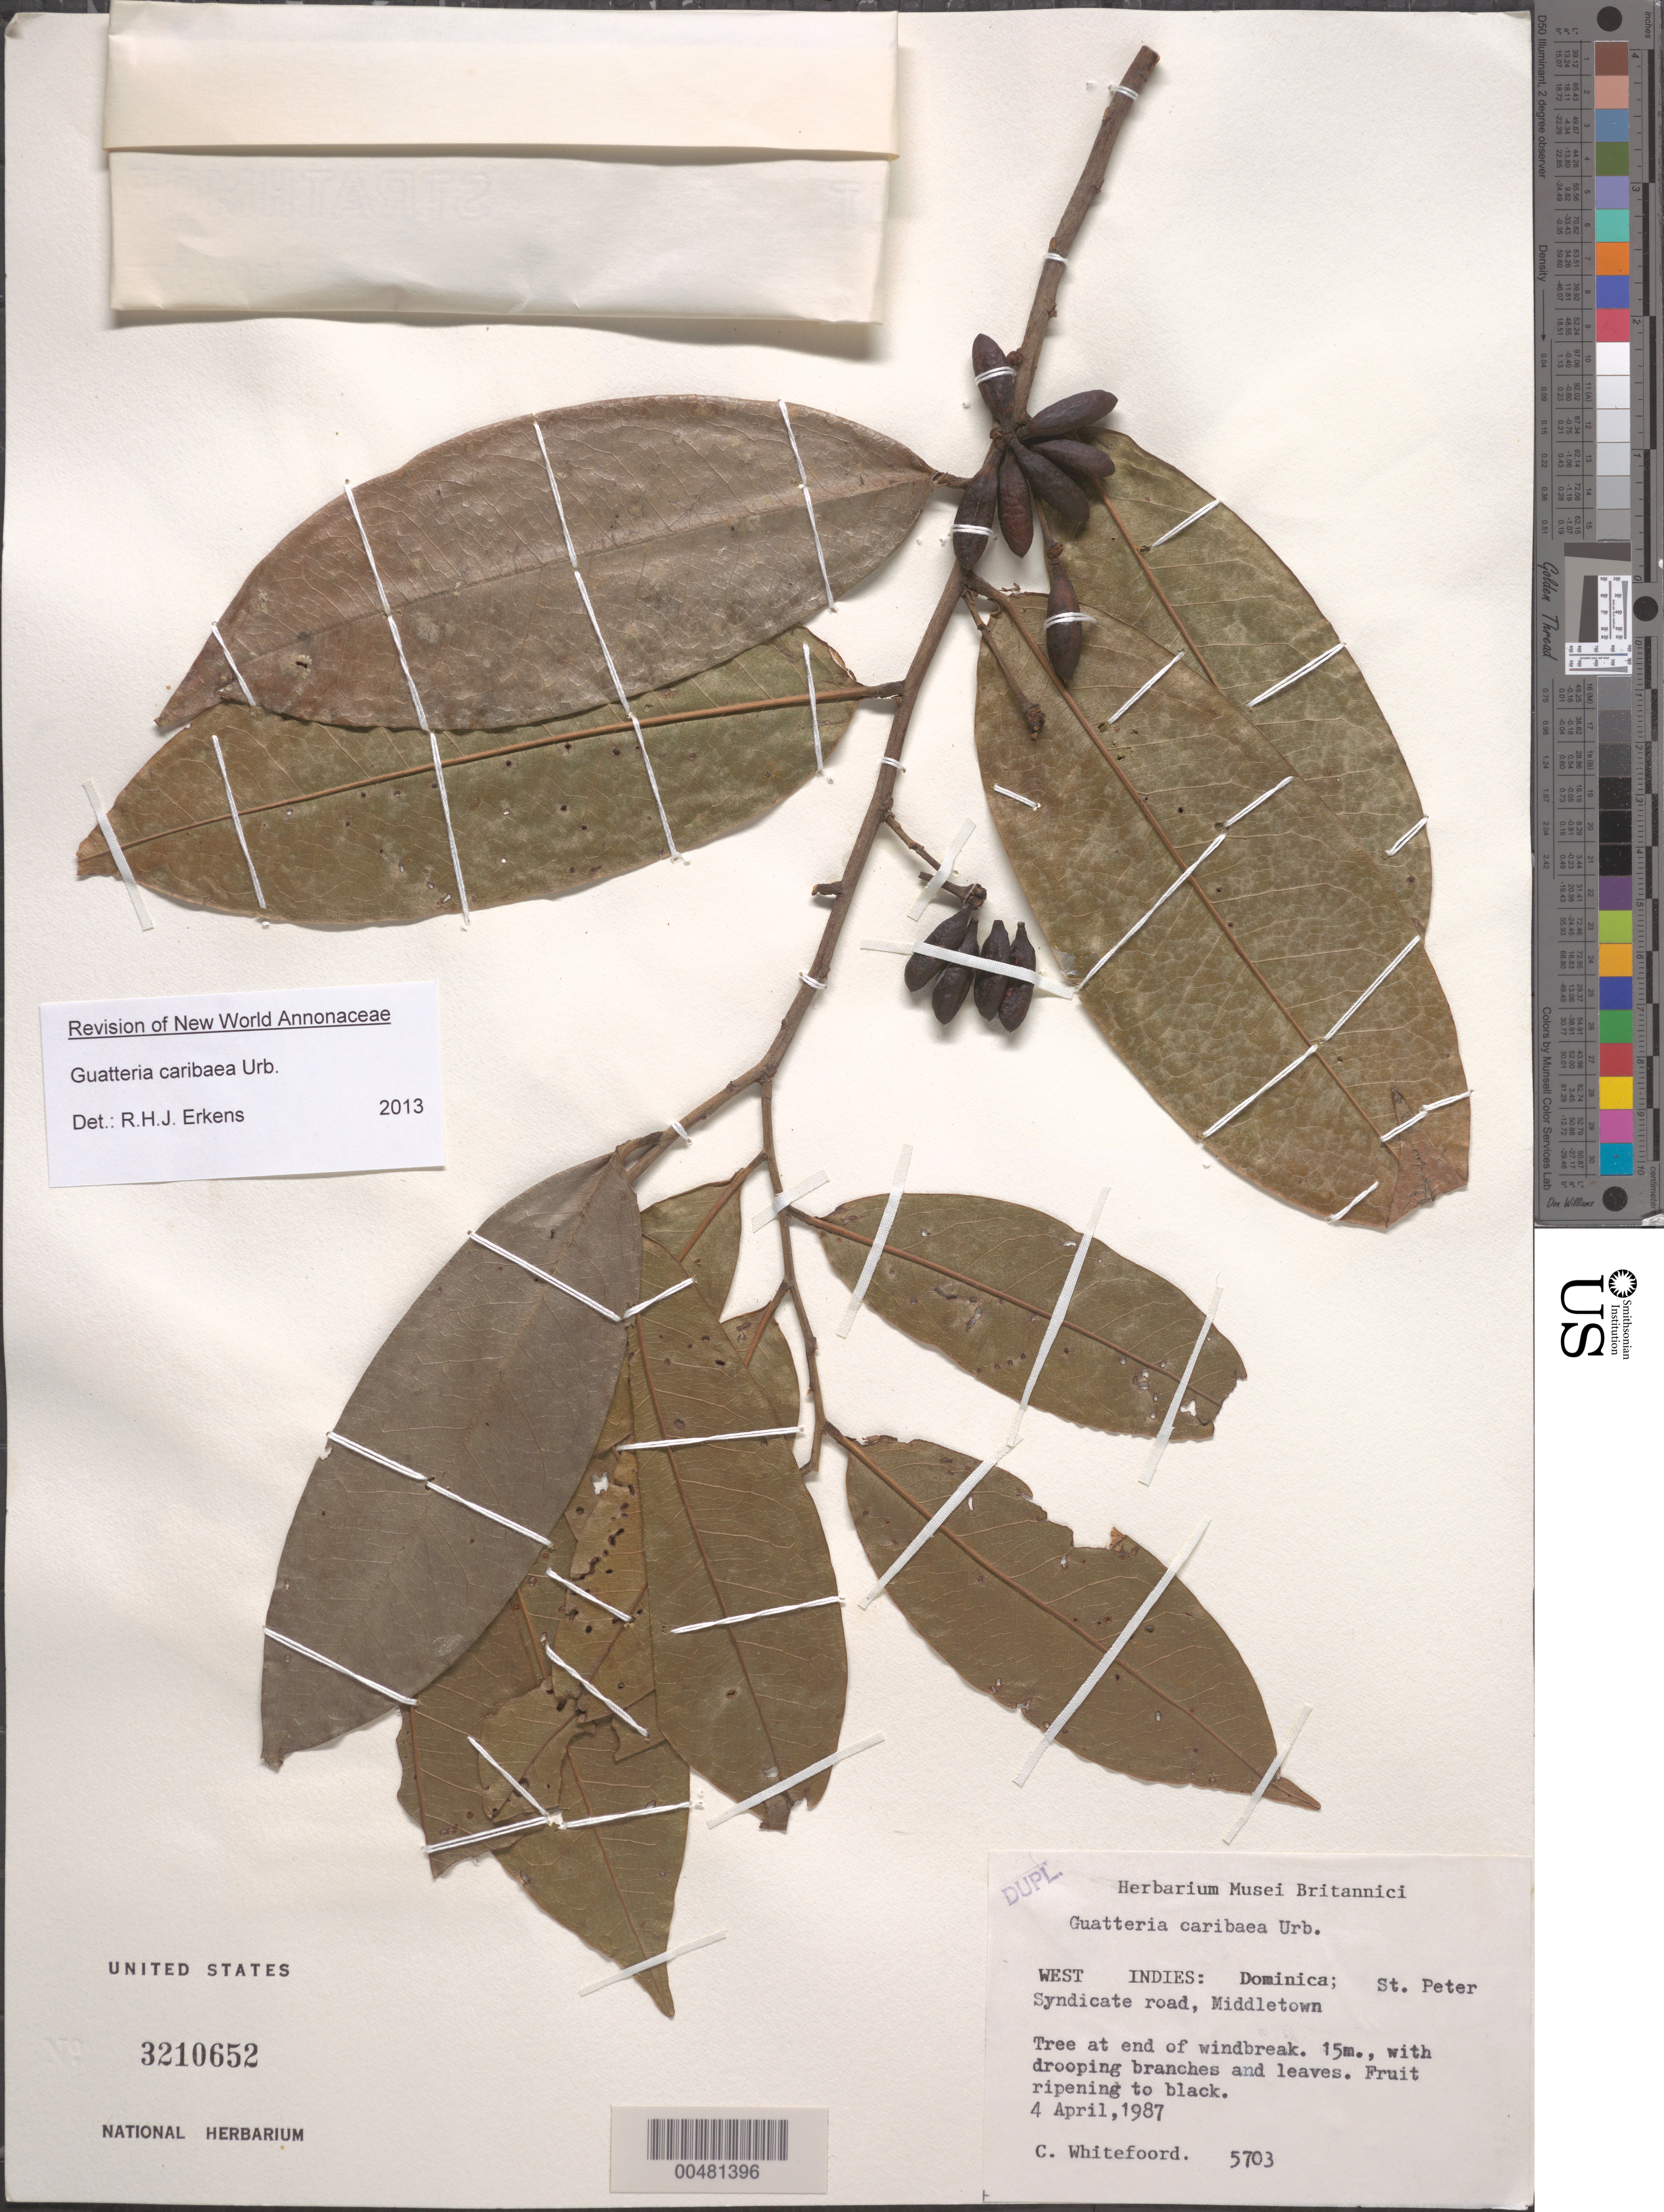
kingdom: Plantae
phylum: Tracheophyta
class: Magnoliopsida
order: Magnoliales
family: Annonaceae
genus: Guatteria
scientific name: Guatteria caribaea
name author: Urb.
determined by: Erkens, R. H. J.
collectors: C. Whitefoord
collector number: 5703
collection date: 1987-04-04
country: Dominica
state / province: St. Peter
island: Dominica I.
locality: Syndicate Road, Middletown.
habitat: At end of windbreak.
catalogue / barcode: US 3210652